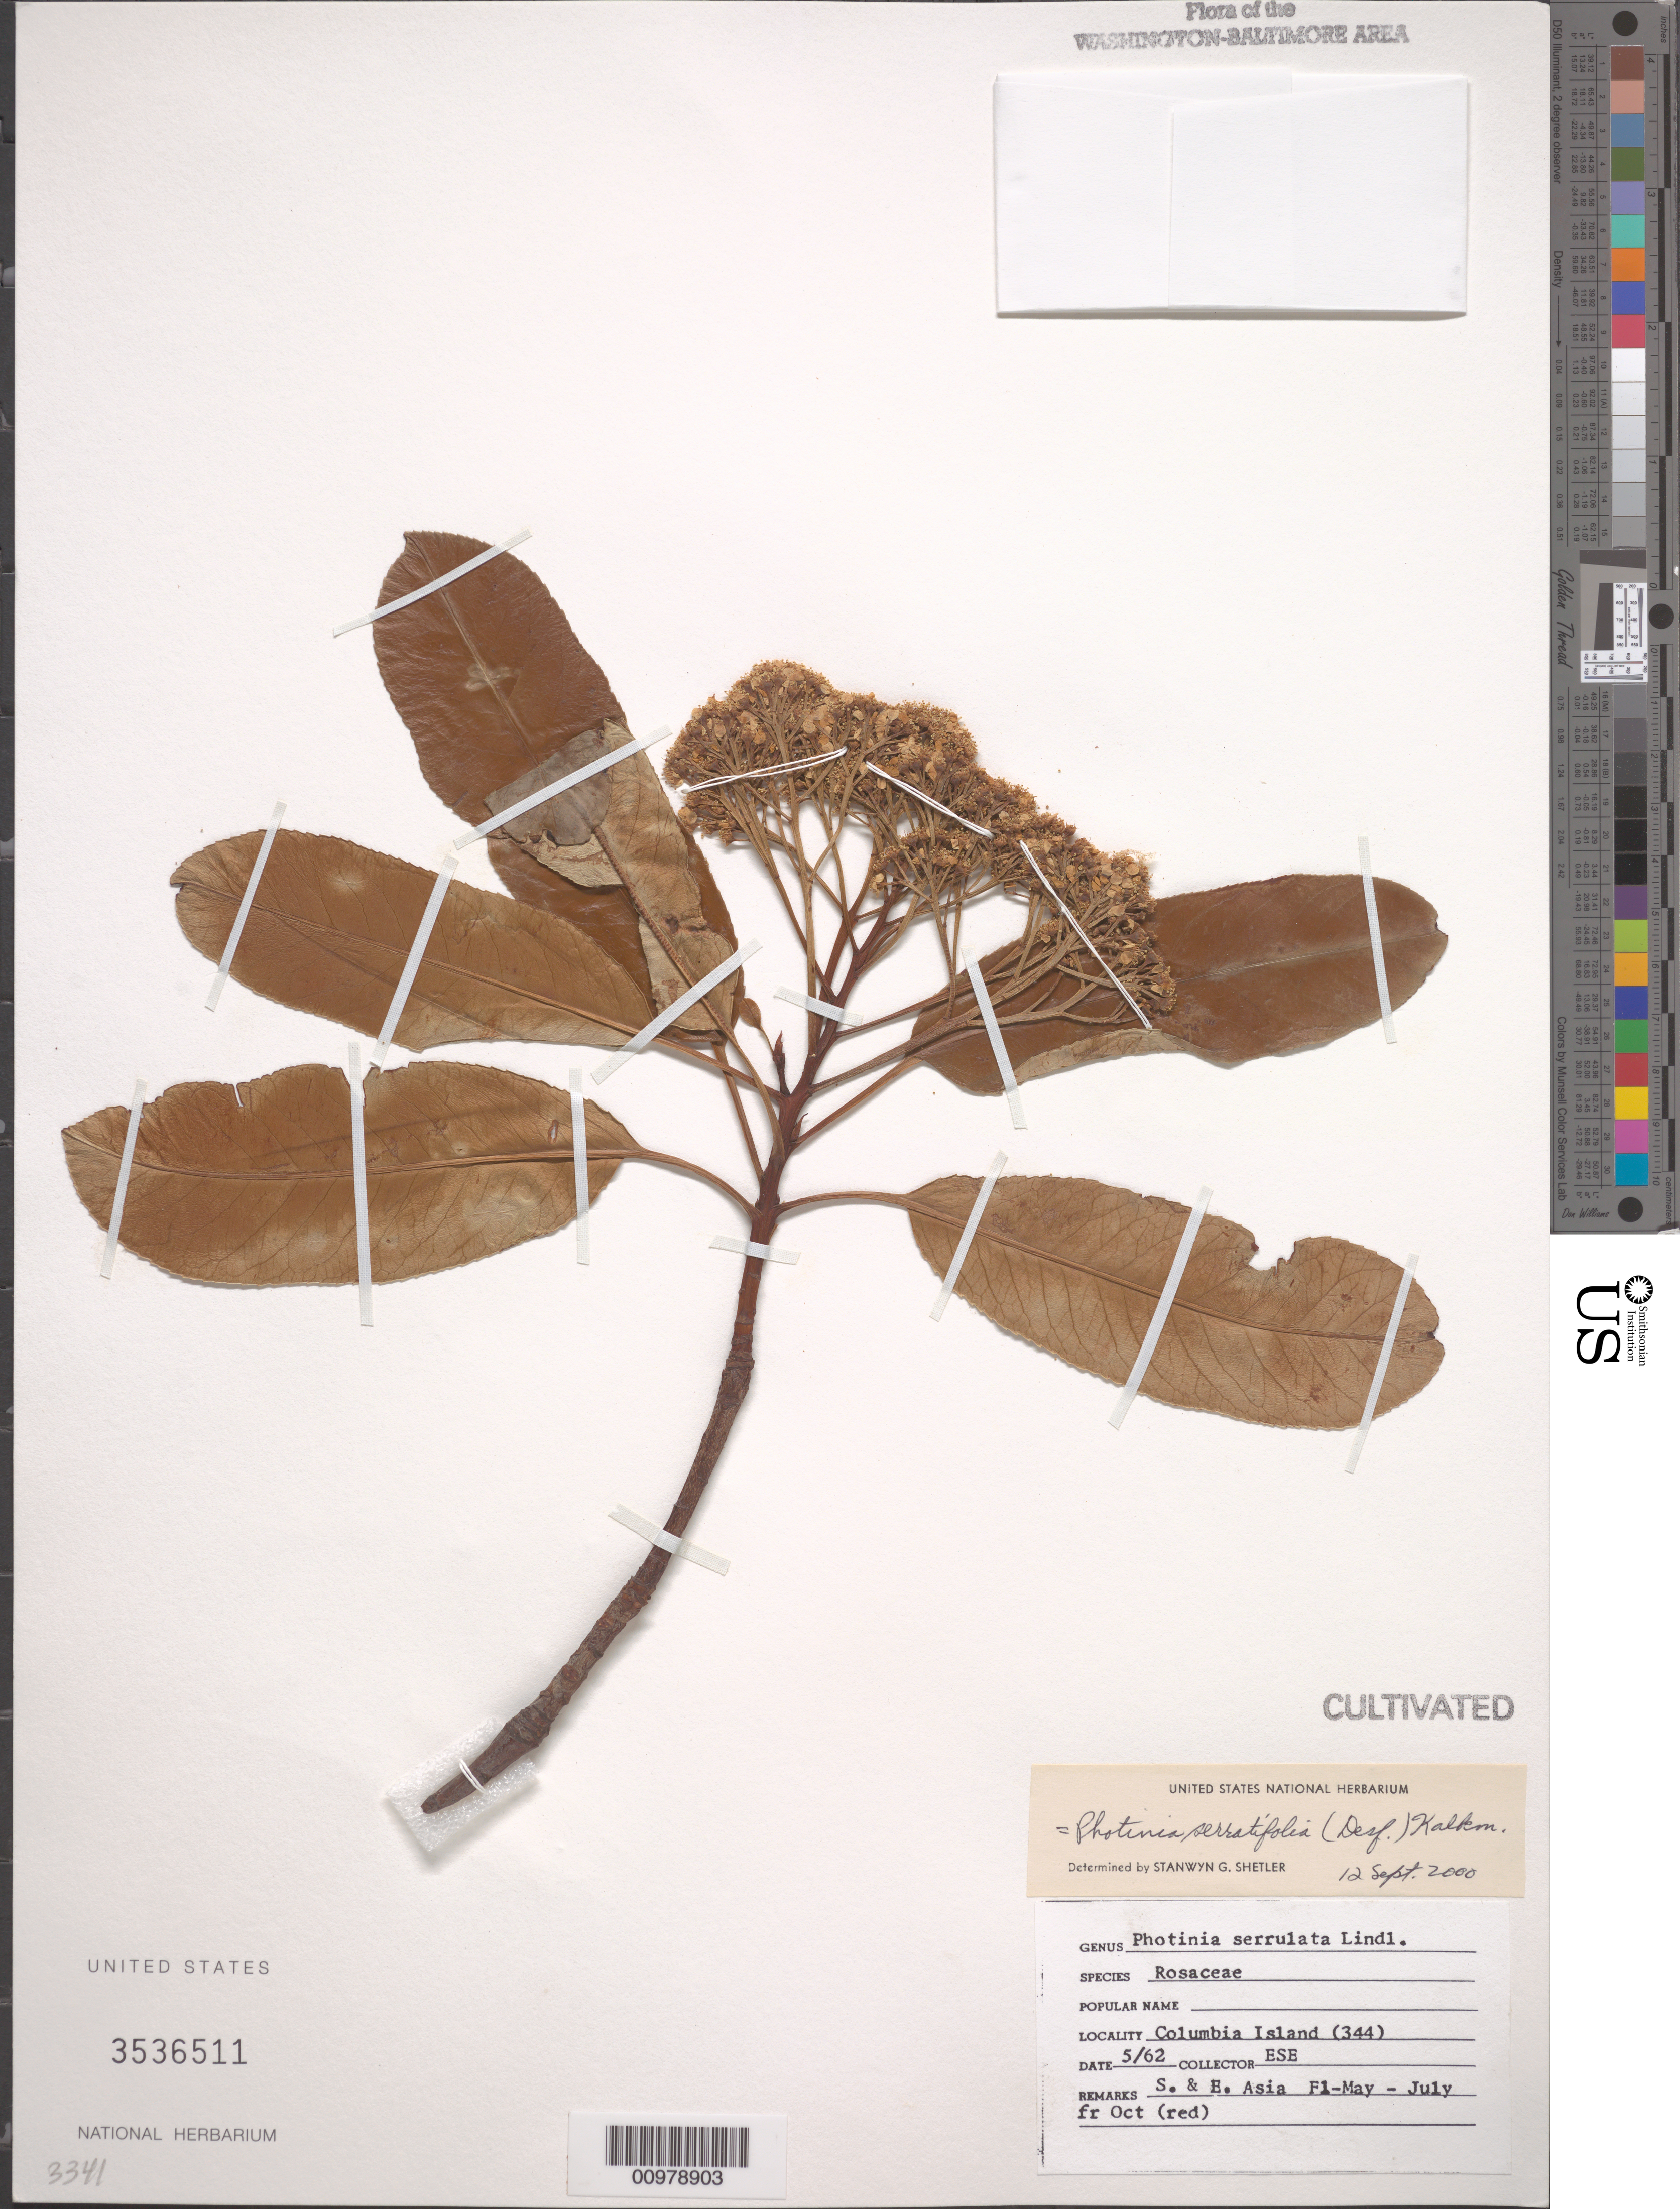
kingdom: Plantae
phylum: Tracheophyta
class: Magnoliopsida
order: Rosales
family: Rosaceae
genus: Photinia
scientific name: Photinia serratifolia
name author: (Desf.) Kalkman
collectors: E. E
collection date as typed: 5/62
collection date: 1962-05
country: United States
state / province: District of Columbia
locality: Columbia Island (344)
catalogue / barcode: US 3536511